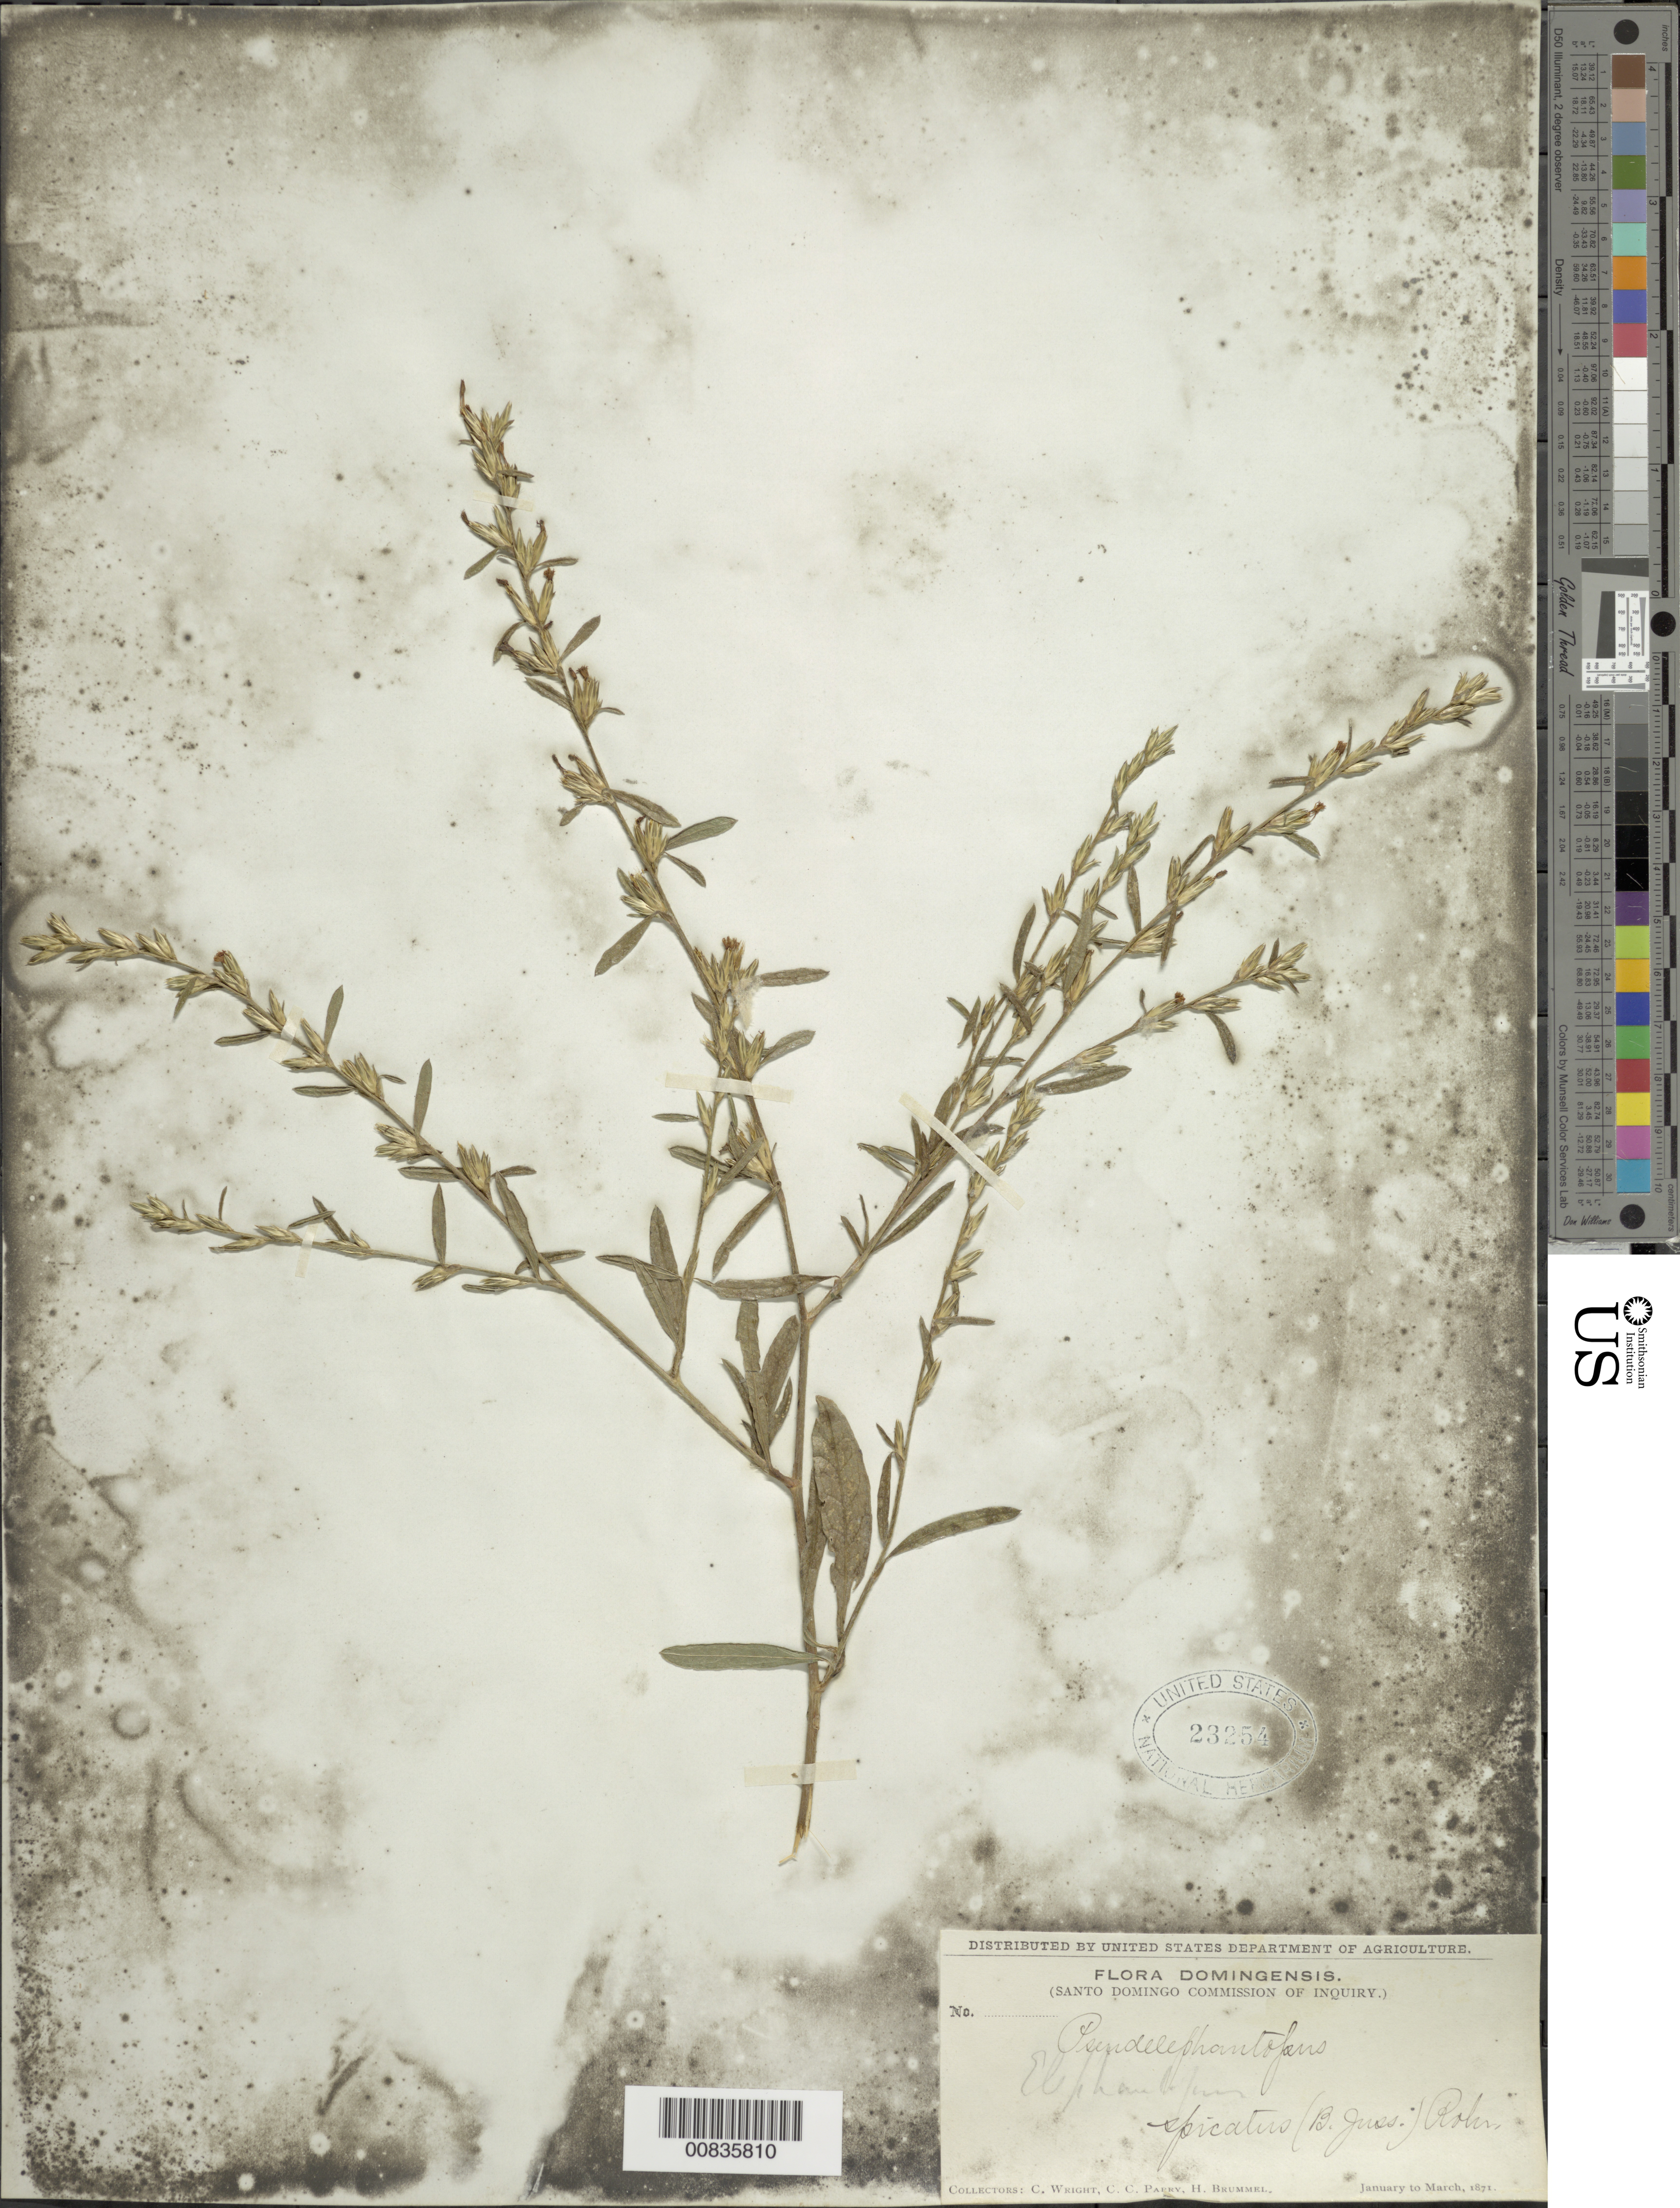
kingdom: Plantae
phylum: Tracheophyta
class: Magnoliopsida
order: Asterales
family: Asteraceae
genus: Pseudelephantopus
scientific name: Pseudelephantopus spicatus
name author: (Juss. ex Aubl.) C.F. Baker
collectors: C. Wright, C. C. Parry & H. Brummel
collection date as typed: Jan 1871 to -- Mar 1871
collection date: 1871-01/1871-03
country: Dominican Republic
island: Hispaniola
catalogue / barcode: US 23254